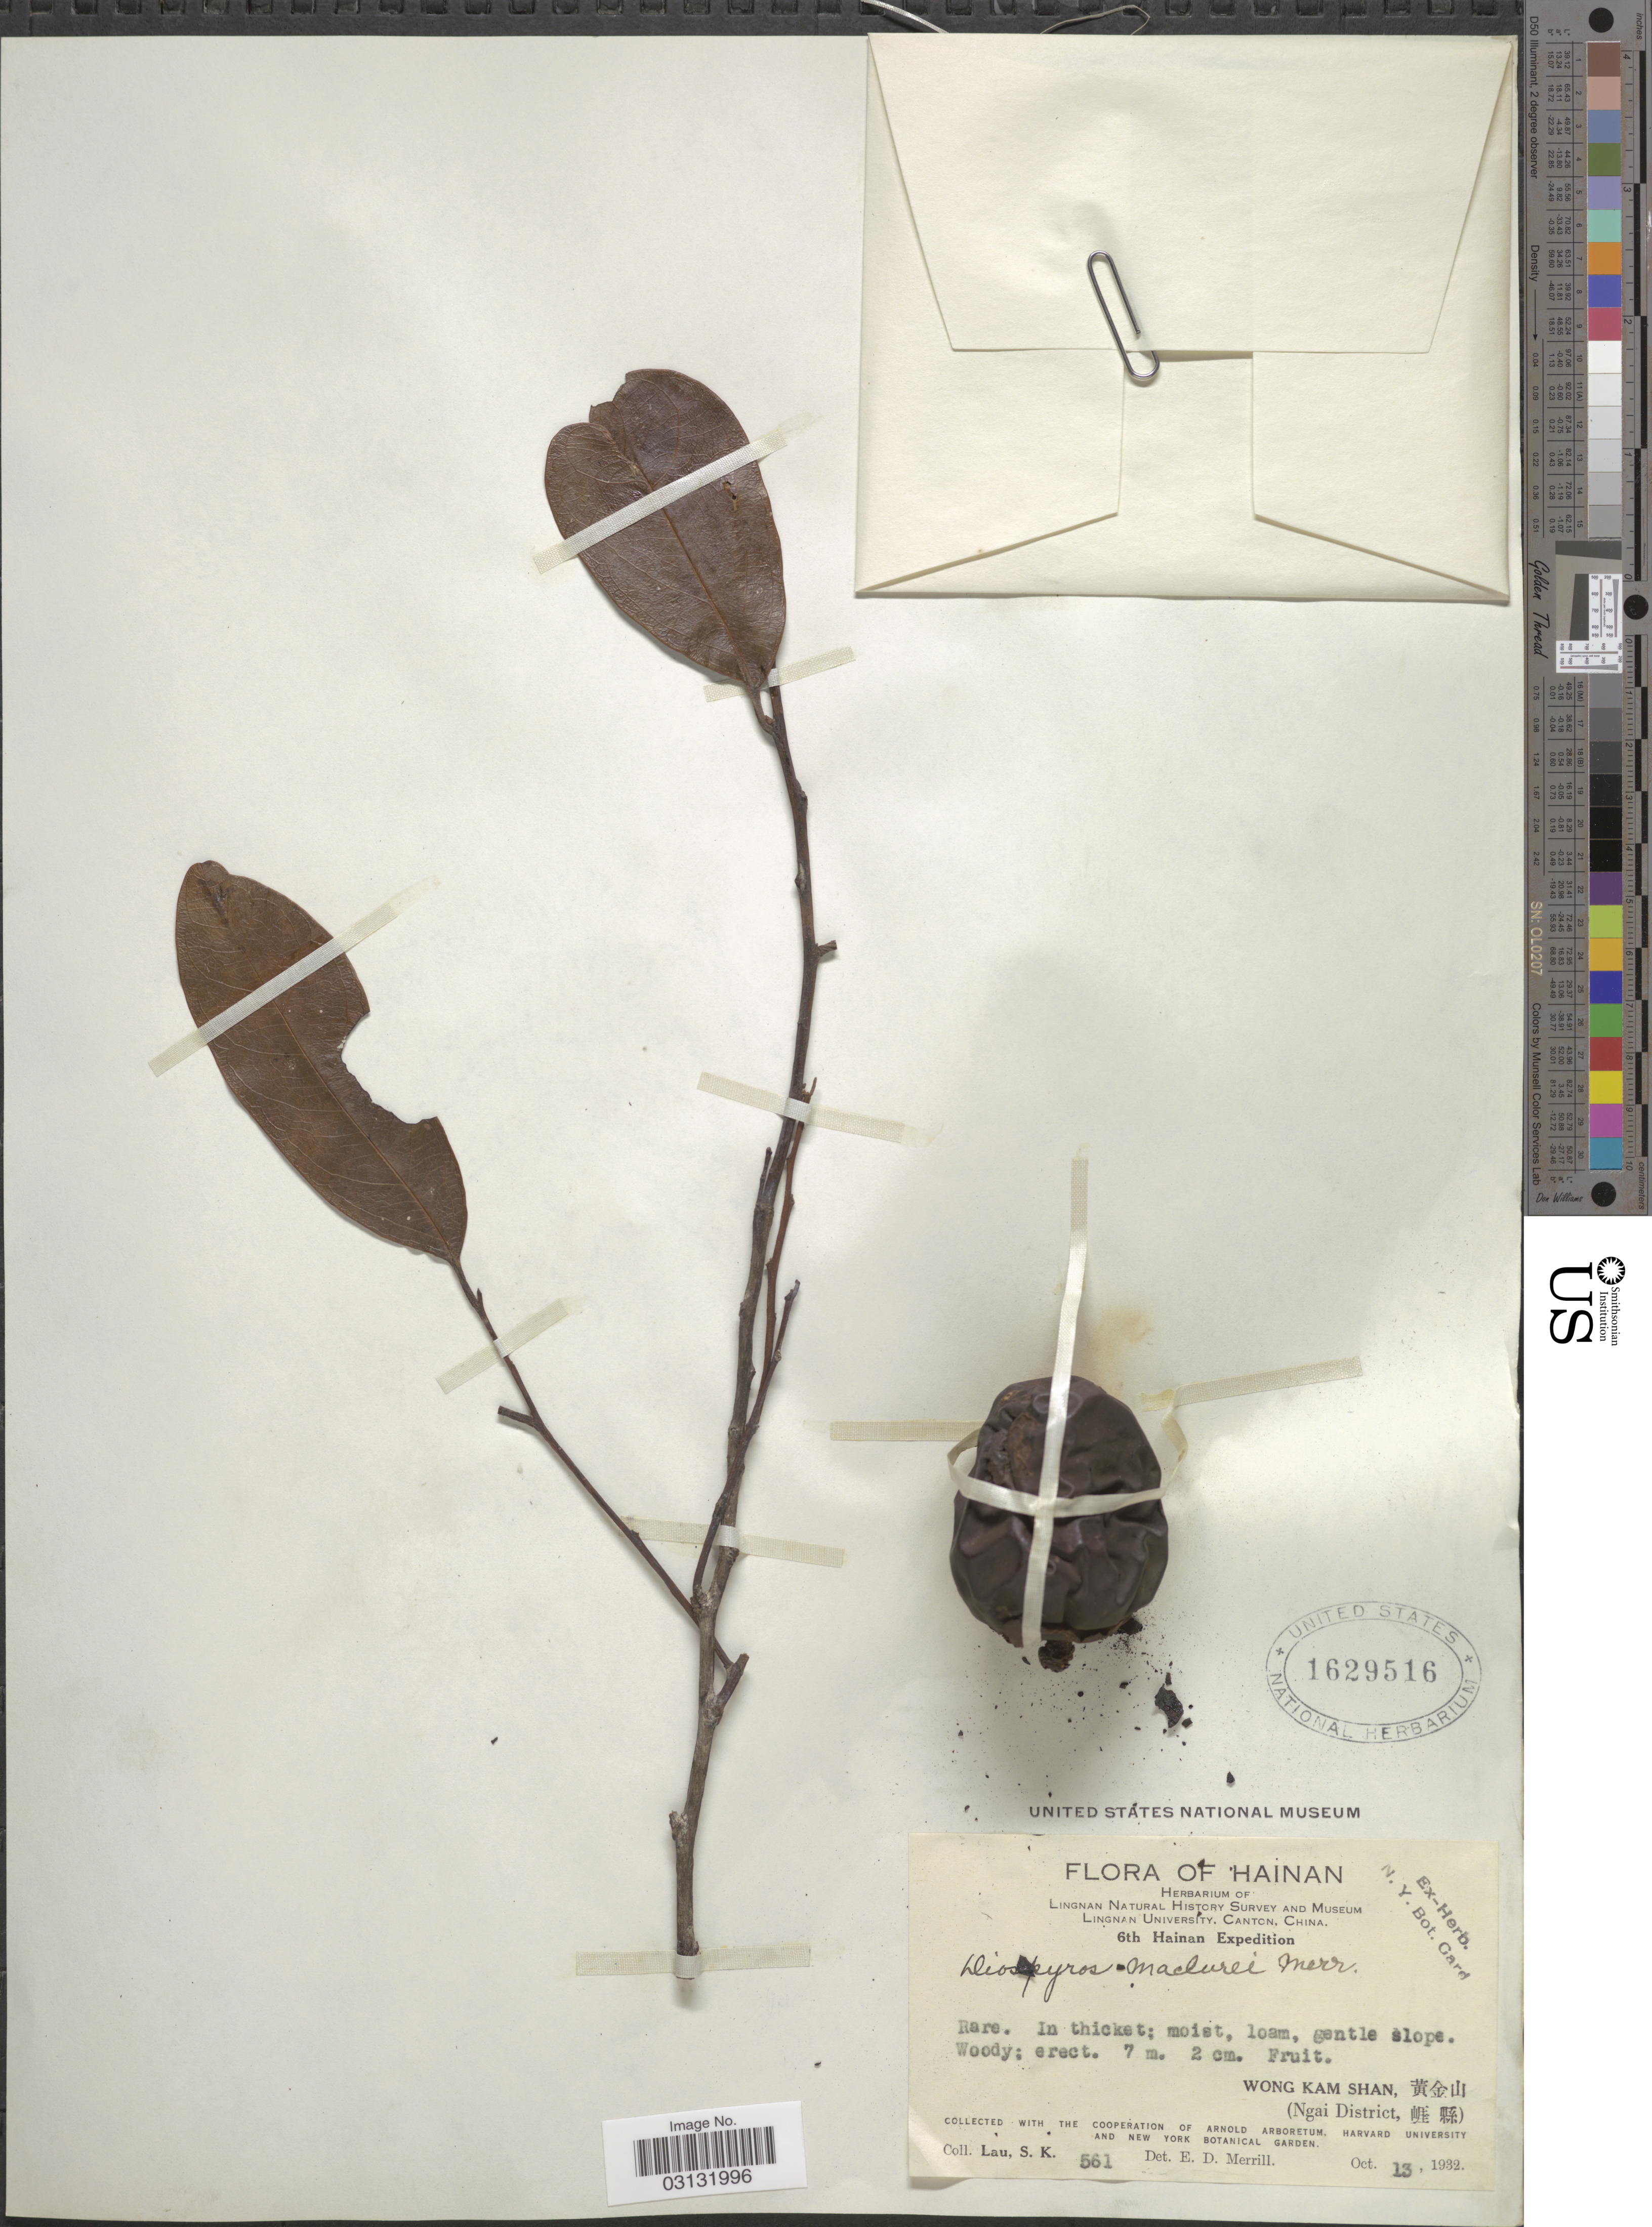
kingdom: Plantae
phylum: Tracheophyta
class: Magnoliopsida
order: Ericales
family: Ebenaceae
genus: Diospyros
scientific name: Diospyros maclurei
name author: Merr.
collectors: S. K. Lau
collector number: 561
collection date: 1932-10-13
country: China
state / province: Hainan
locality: Wong Kam Shan. (Ngai District).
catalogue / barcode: US 1629516